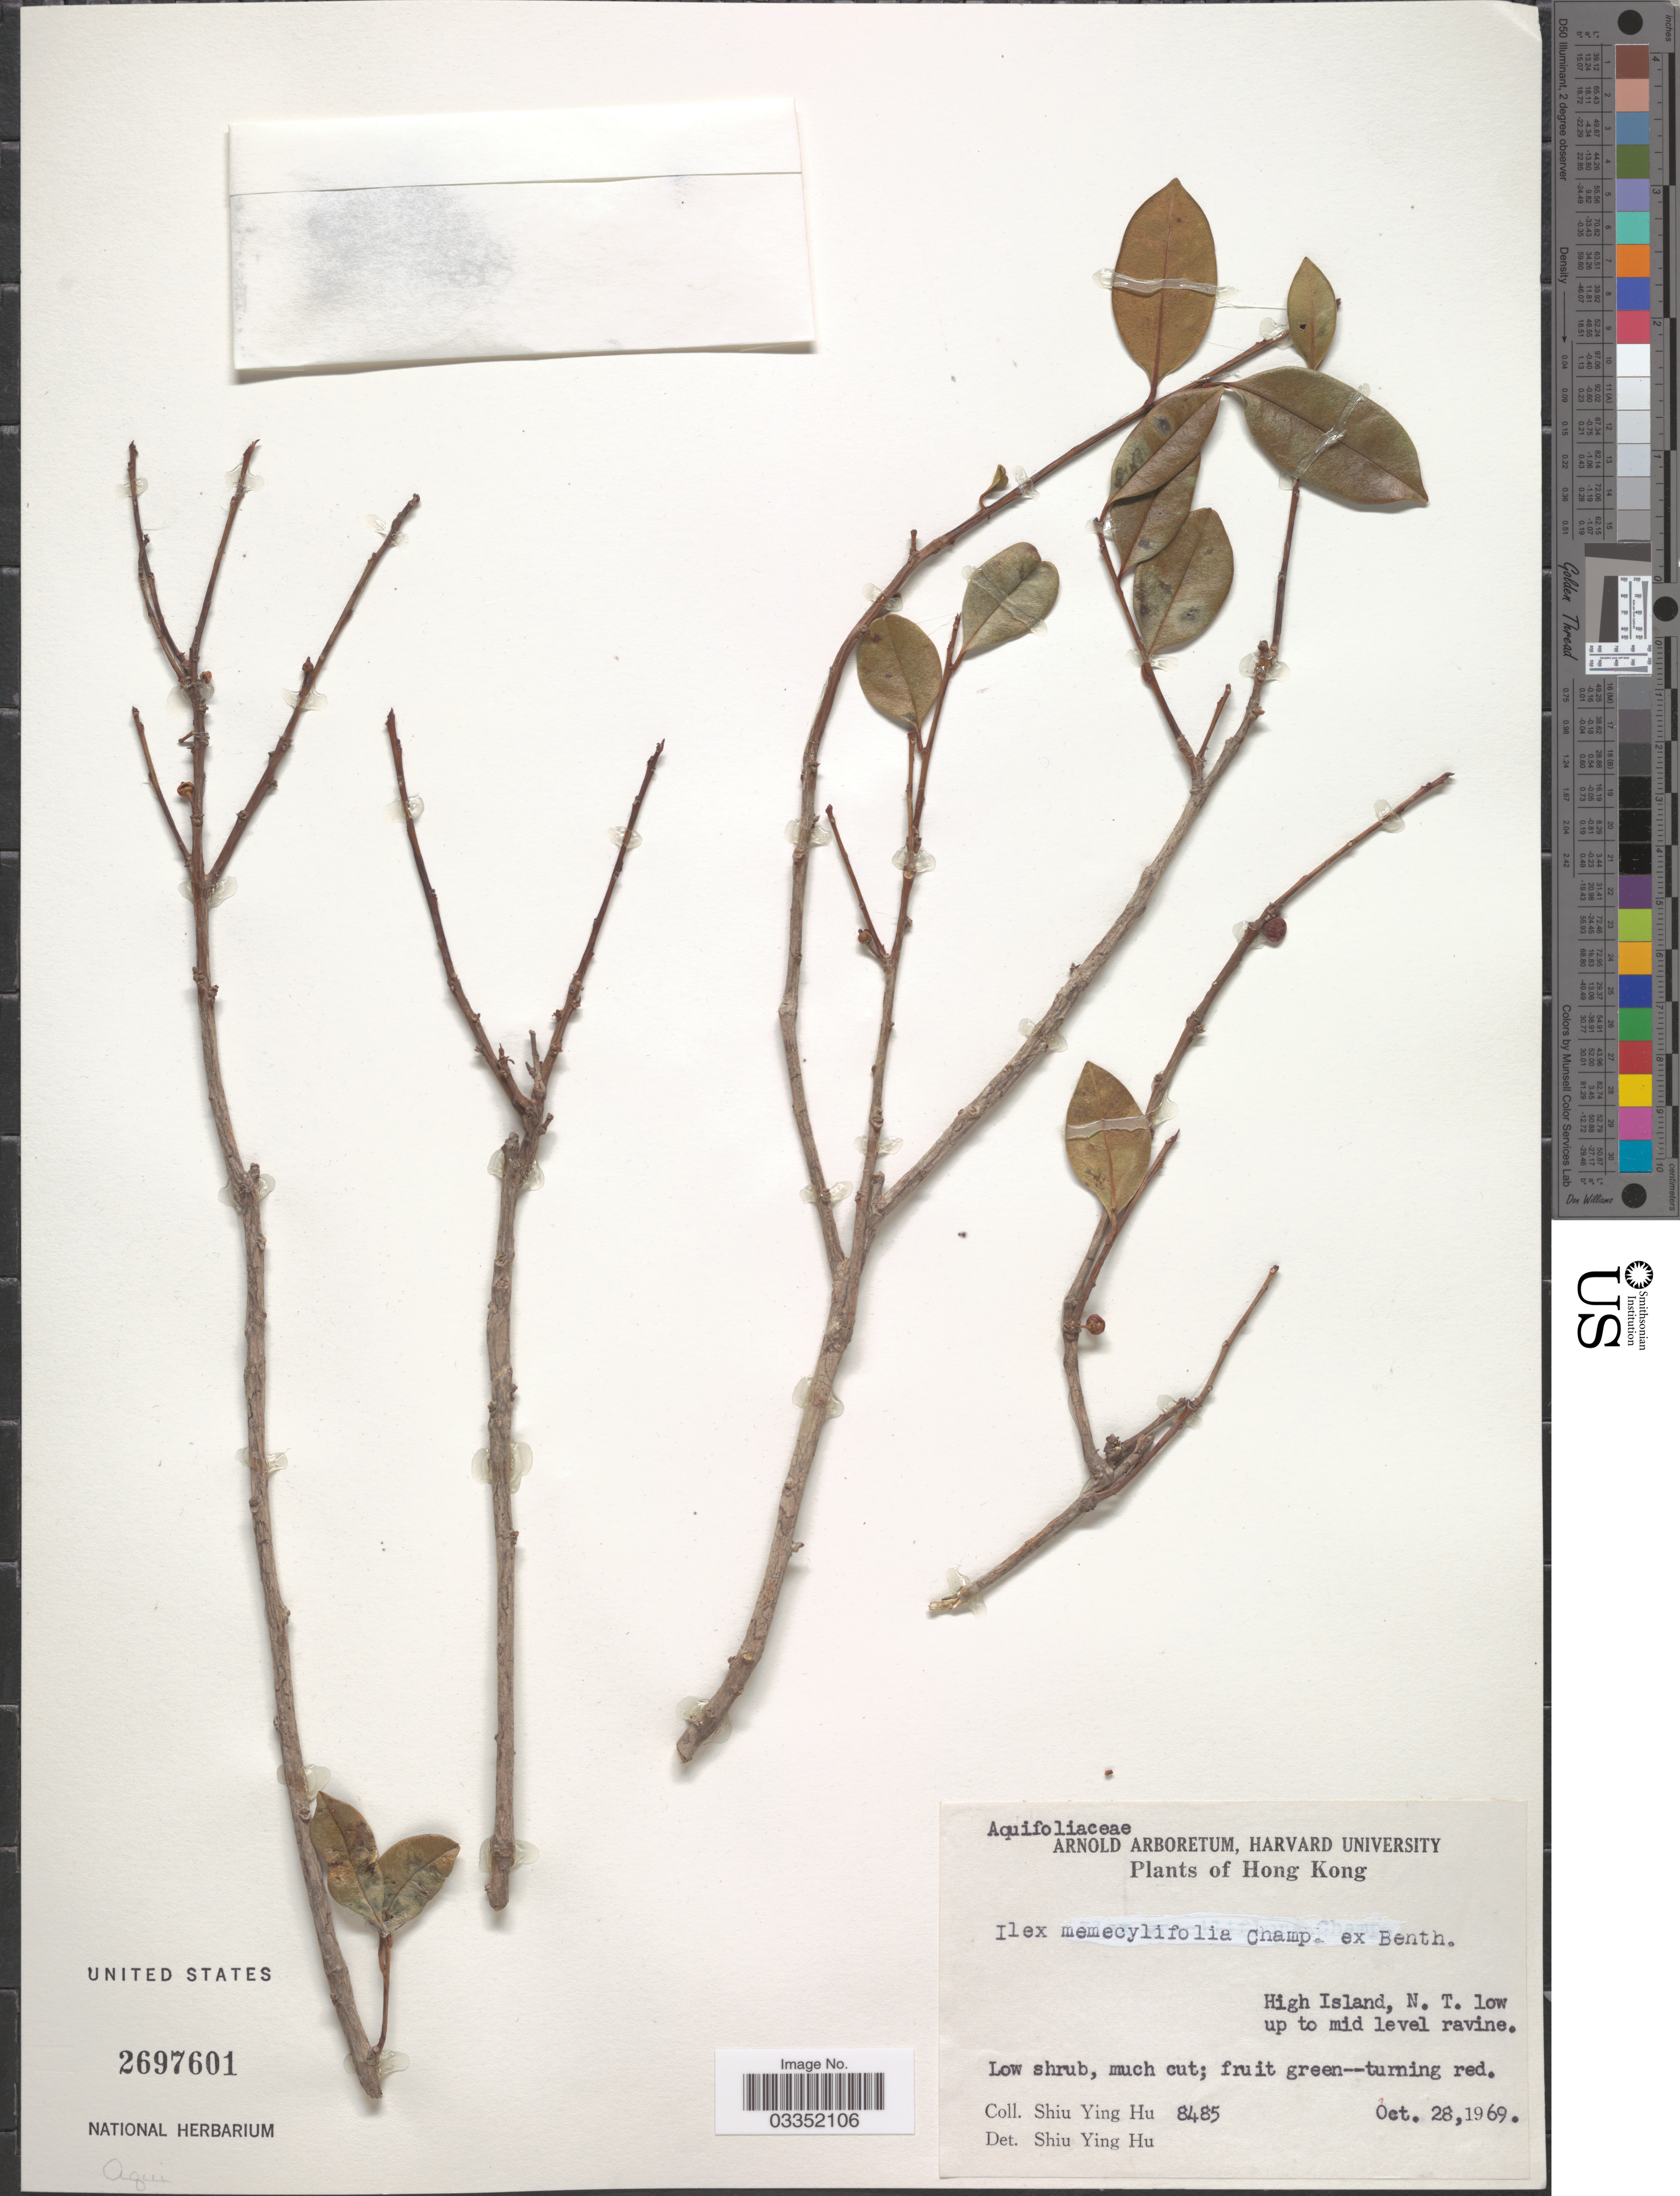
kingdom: Plantae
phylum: Tracheophyta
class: Magnoliopsida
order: Aquifoliales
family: Aquifoliaceae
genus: Ilex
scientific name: Ilex memecylifolia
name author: Champ. ex Benth.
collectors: S. Y. Hu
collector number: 8485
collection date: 1969-10-28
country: China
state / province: Hong Kong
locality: High Island, N.T.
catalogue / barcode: US 2697601